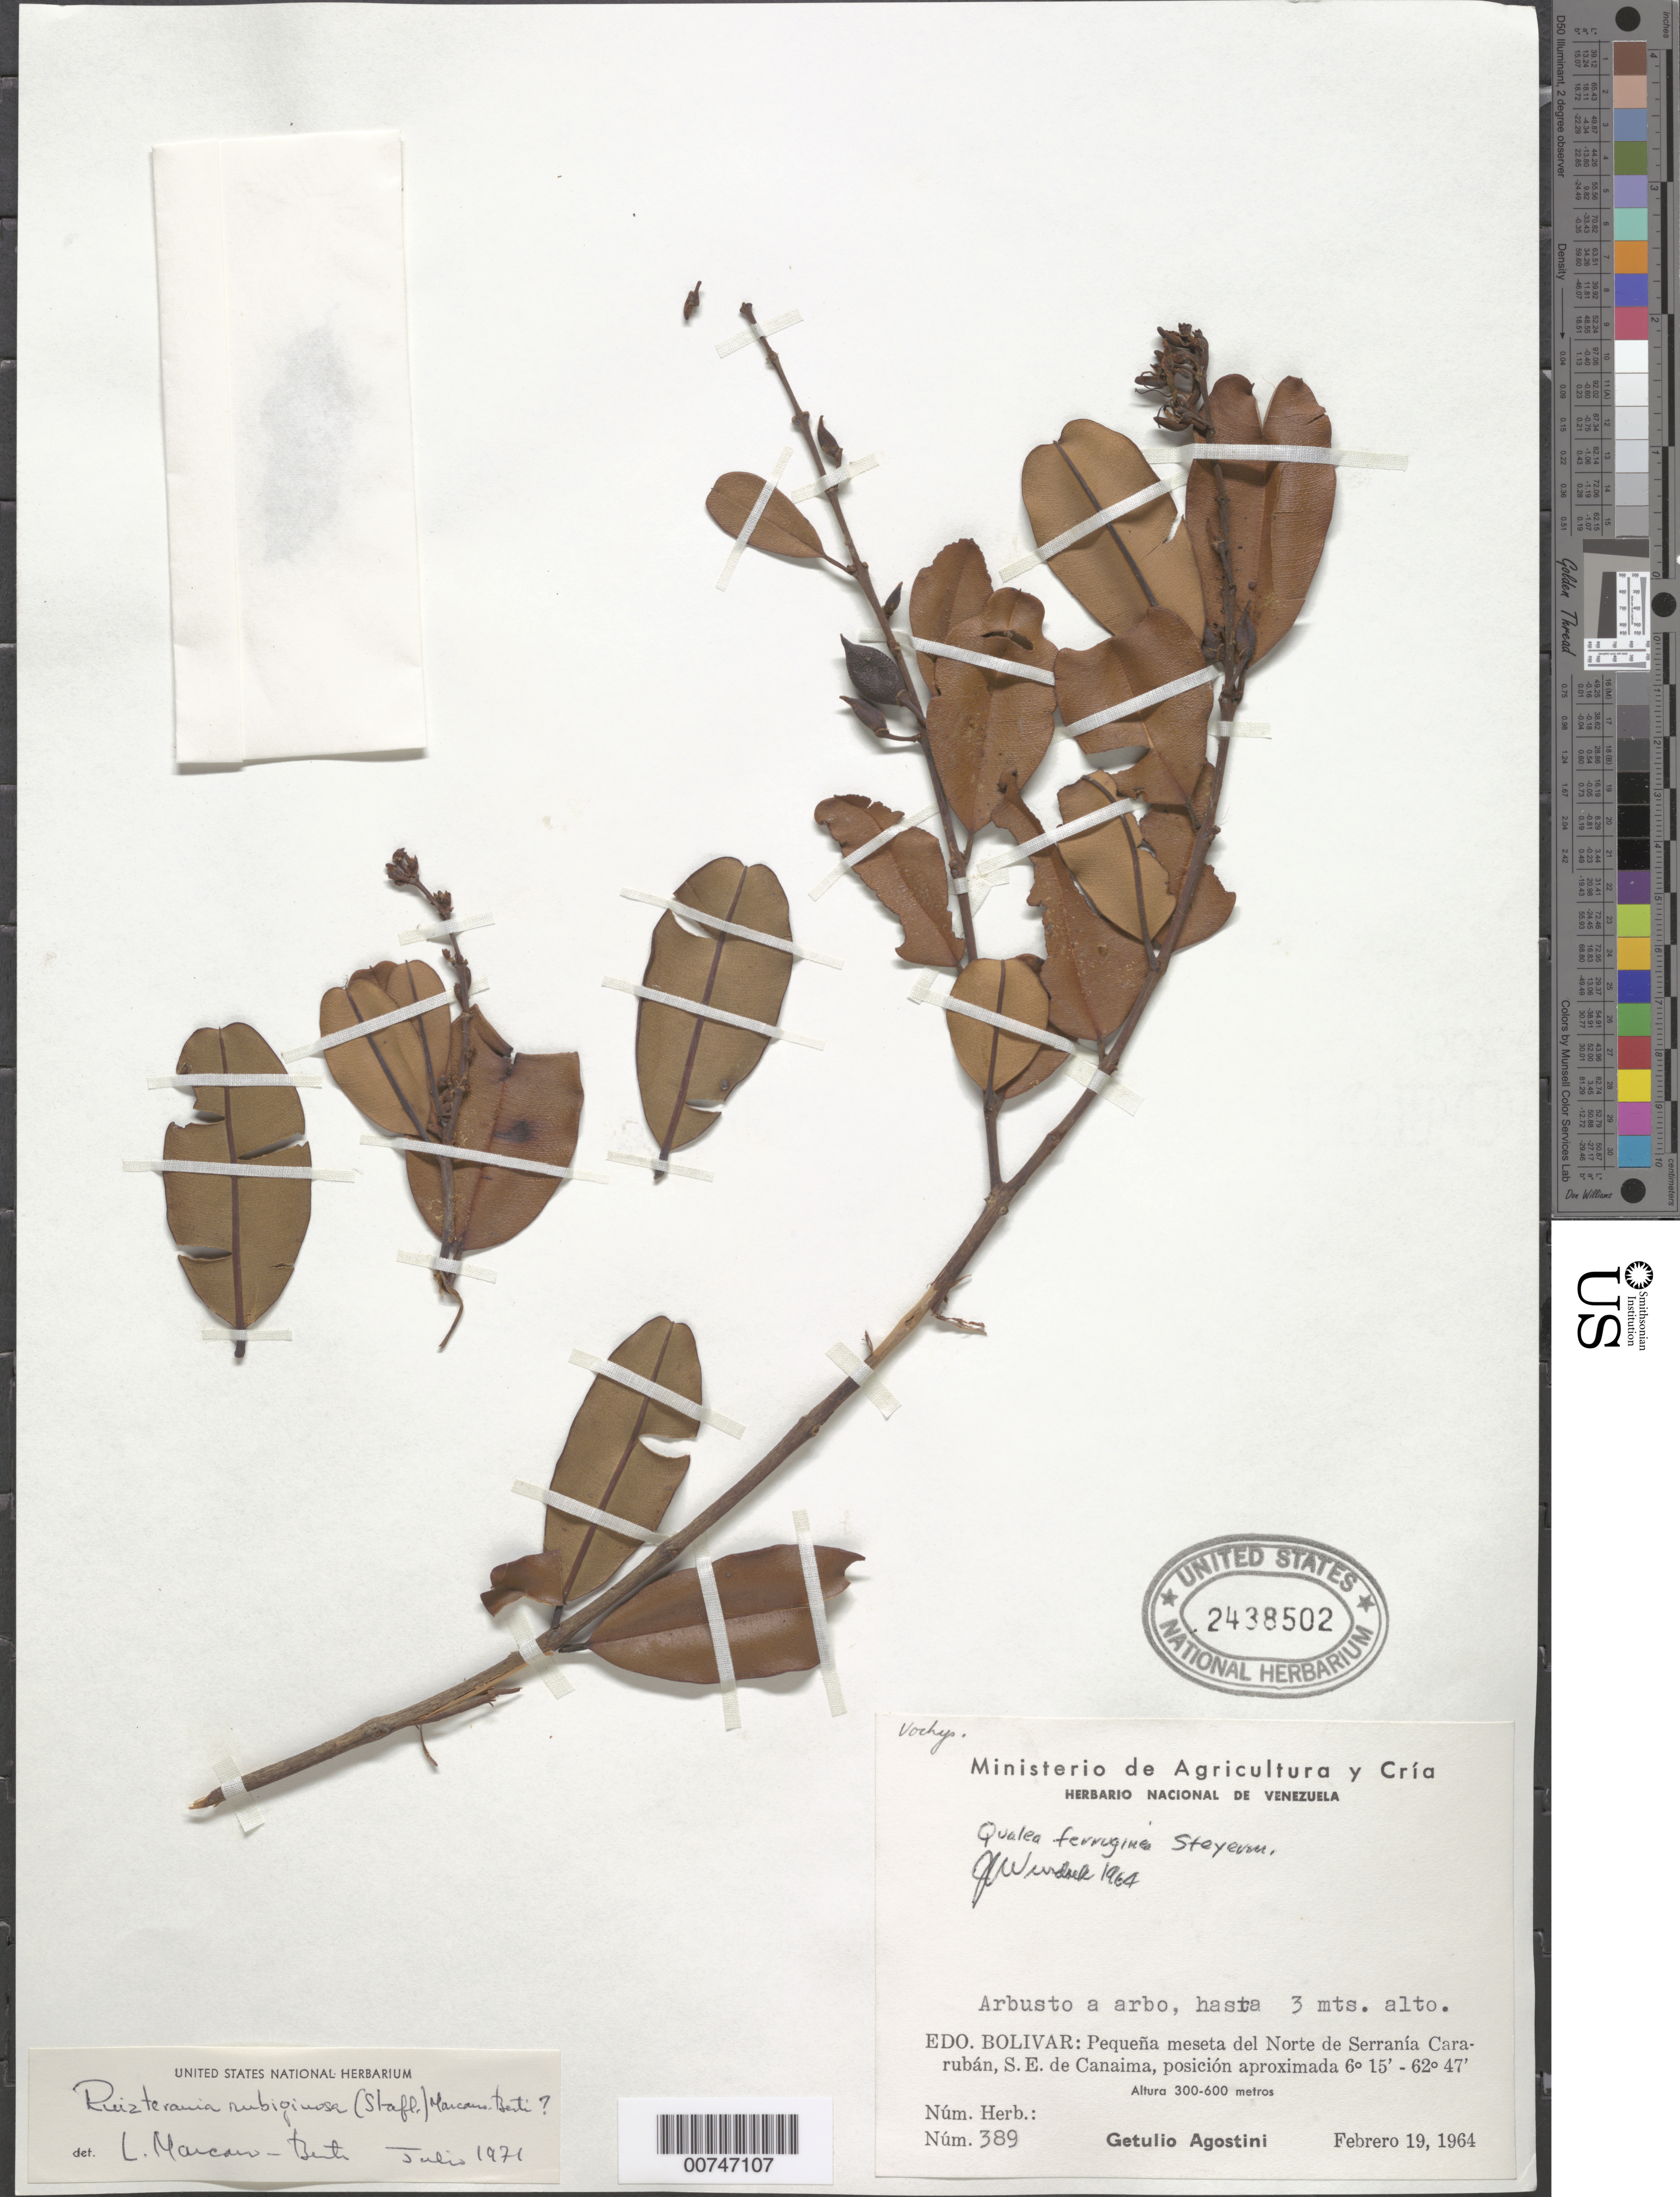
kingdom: Plantae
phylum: Tracheophyta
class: Magnoliopsida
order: Myrtales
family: Vochysiaceae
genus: Ruizterania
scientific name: Ruizterania rubiginosa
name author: (Stafleu) Marc.-Berti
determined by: Marcano-Berti, L.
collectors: G. Agostini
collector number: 389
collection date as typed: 19-Feb-64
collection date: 1964-02-19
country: Venezuela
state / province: Bolívar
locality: Serrania Cararuban, N of, and SE of Canaima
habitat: Small plateau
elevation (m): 300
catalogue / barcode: US 2438502